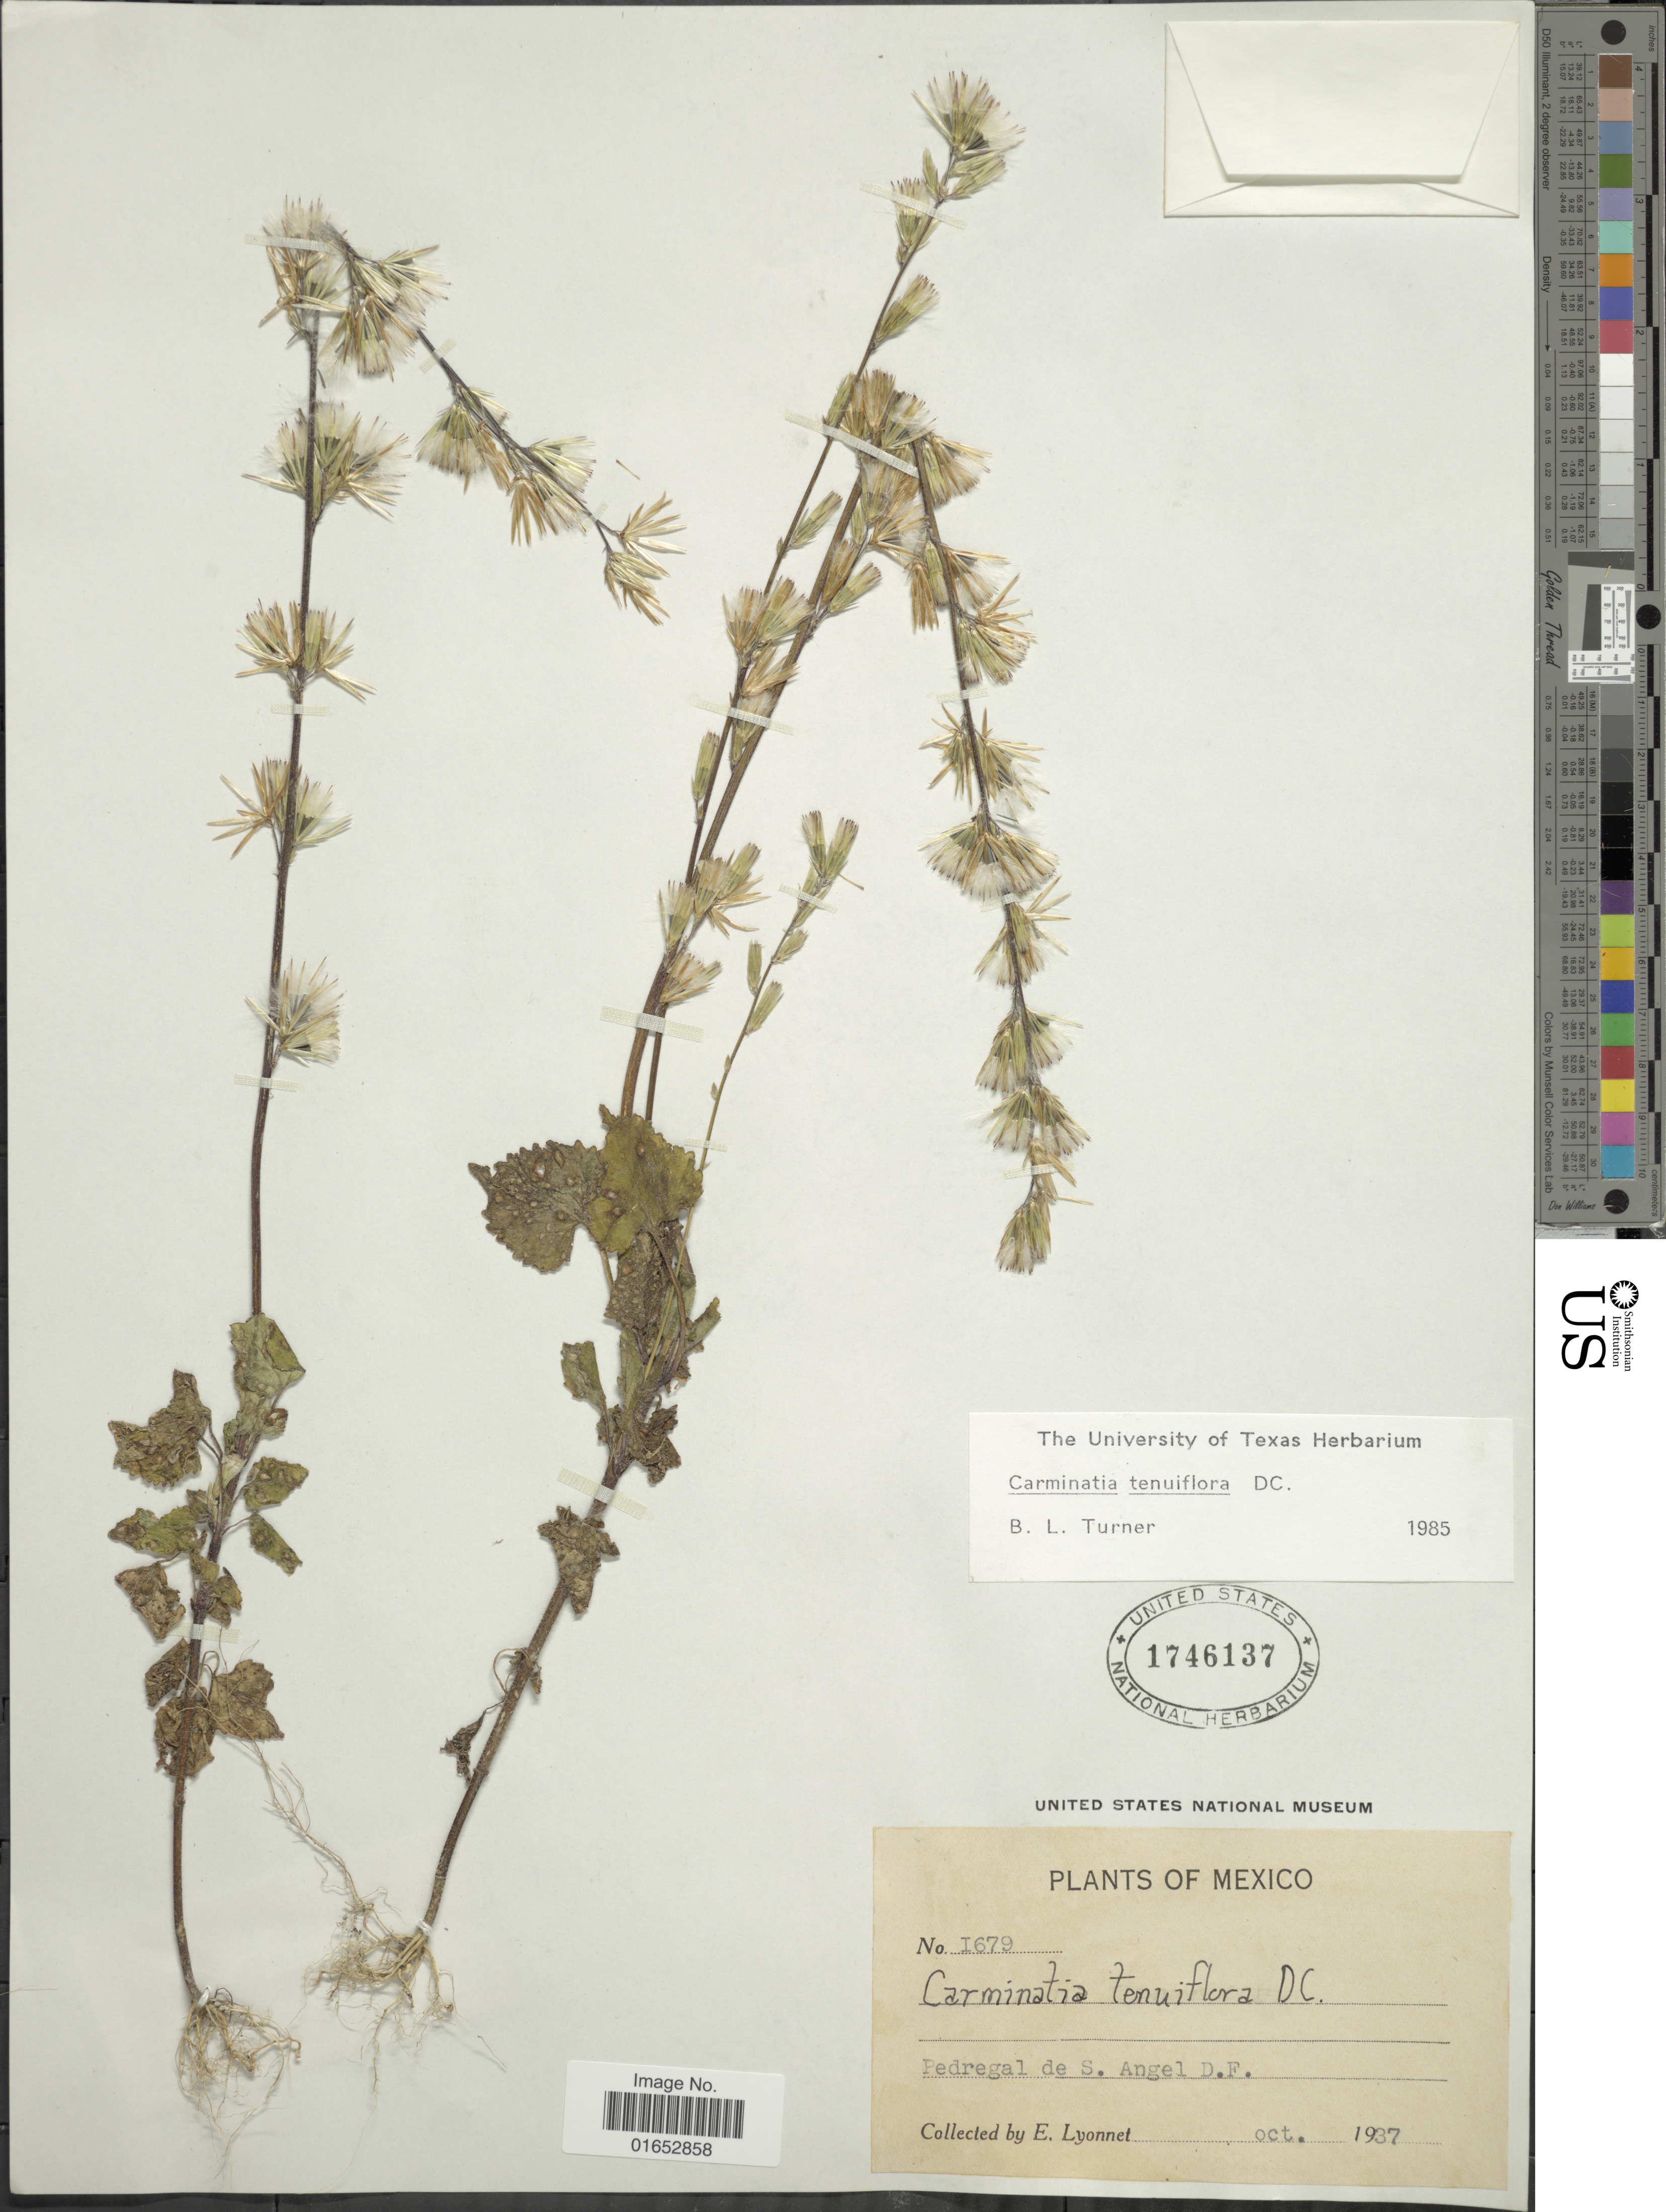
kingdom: Plantae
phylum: Tracheophyta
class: Magnoliopsida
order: Asterales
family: Asteraceae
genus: Carminatia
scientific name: Carminatia tenuiflora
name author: DC.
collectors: E. Lyonnet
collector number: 1679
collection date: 1937-10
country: Mexico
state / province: Distrito Federal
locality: Pedregal de S. Angel D.F.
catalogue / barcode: US 1746137